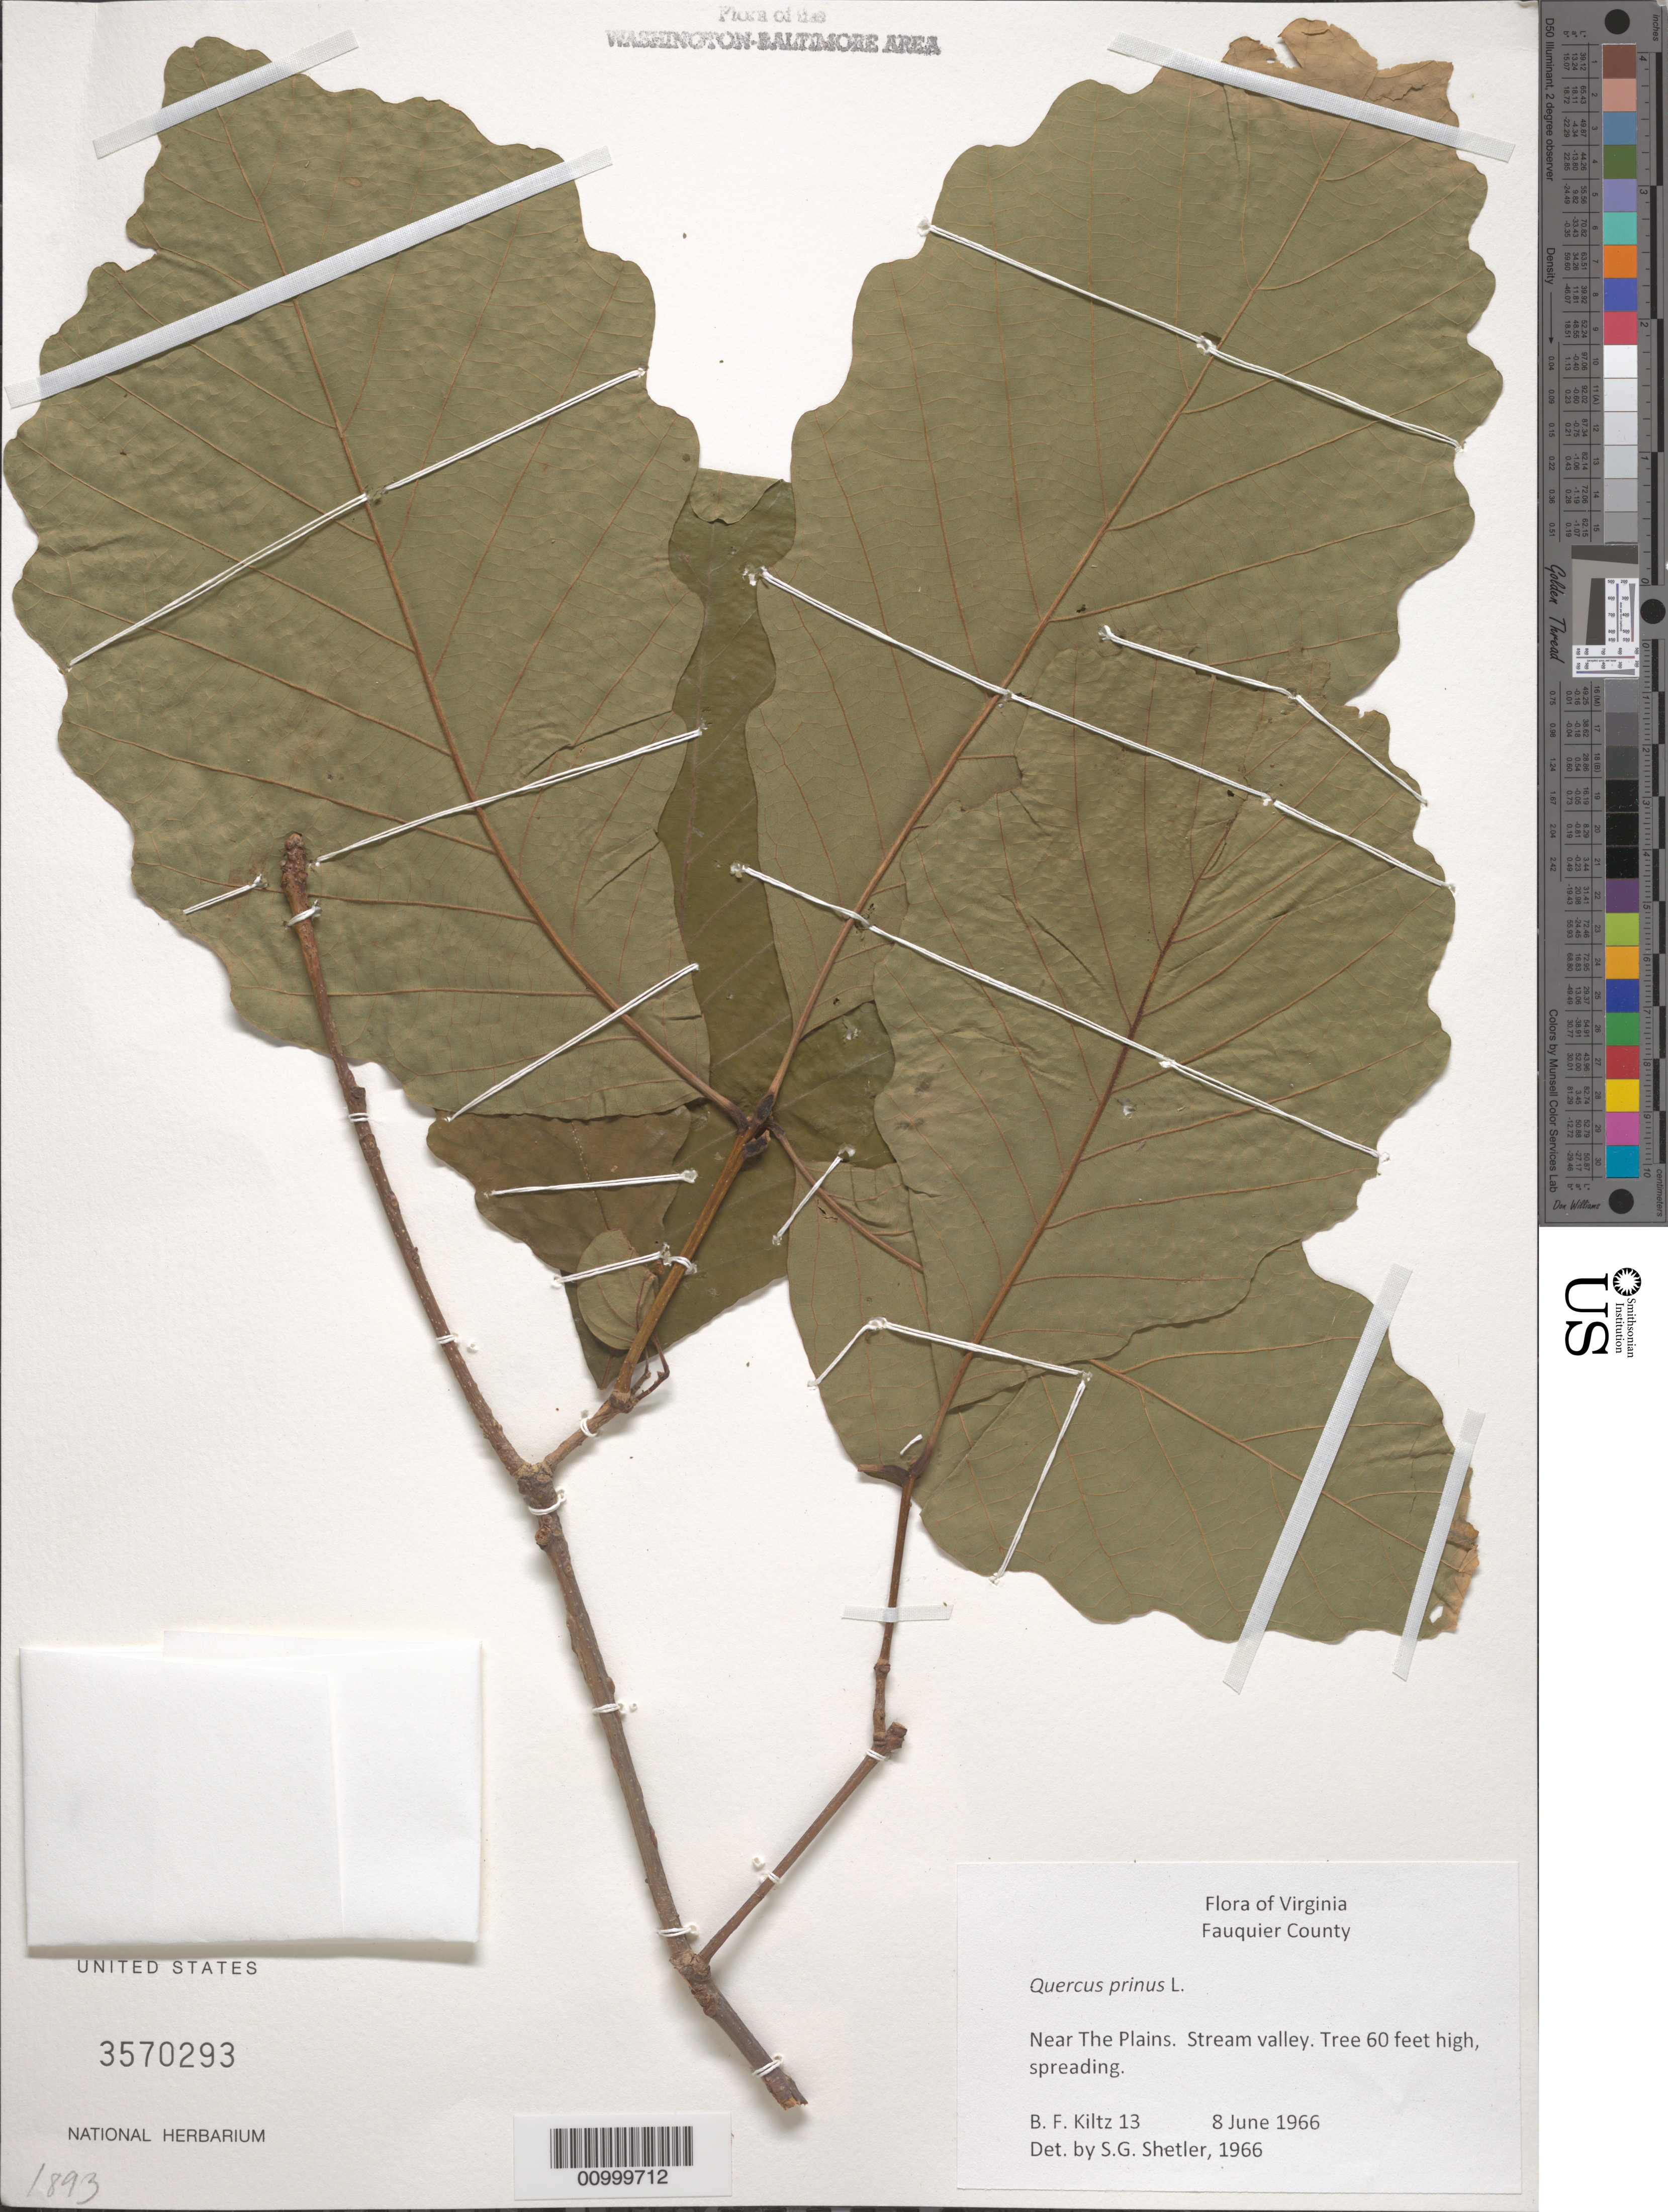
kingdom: Plantae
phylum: Tracheophyta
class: Magnoliopsida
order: Fagales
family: Fagaceae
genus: Quercus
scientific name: Quercus prinus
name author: L.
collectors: B. Kiltz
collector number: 13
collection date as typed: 8 June 1966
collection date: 1966-06-08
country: United States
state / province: Virginia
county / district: Fauquier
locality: Near The Plains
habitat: Stream valley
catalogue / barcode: US 3570293